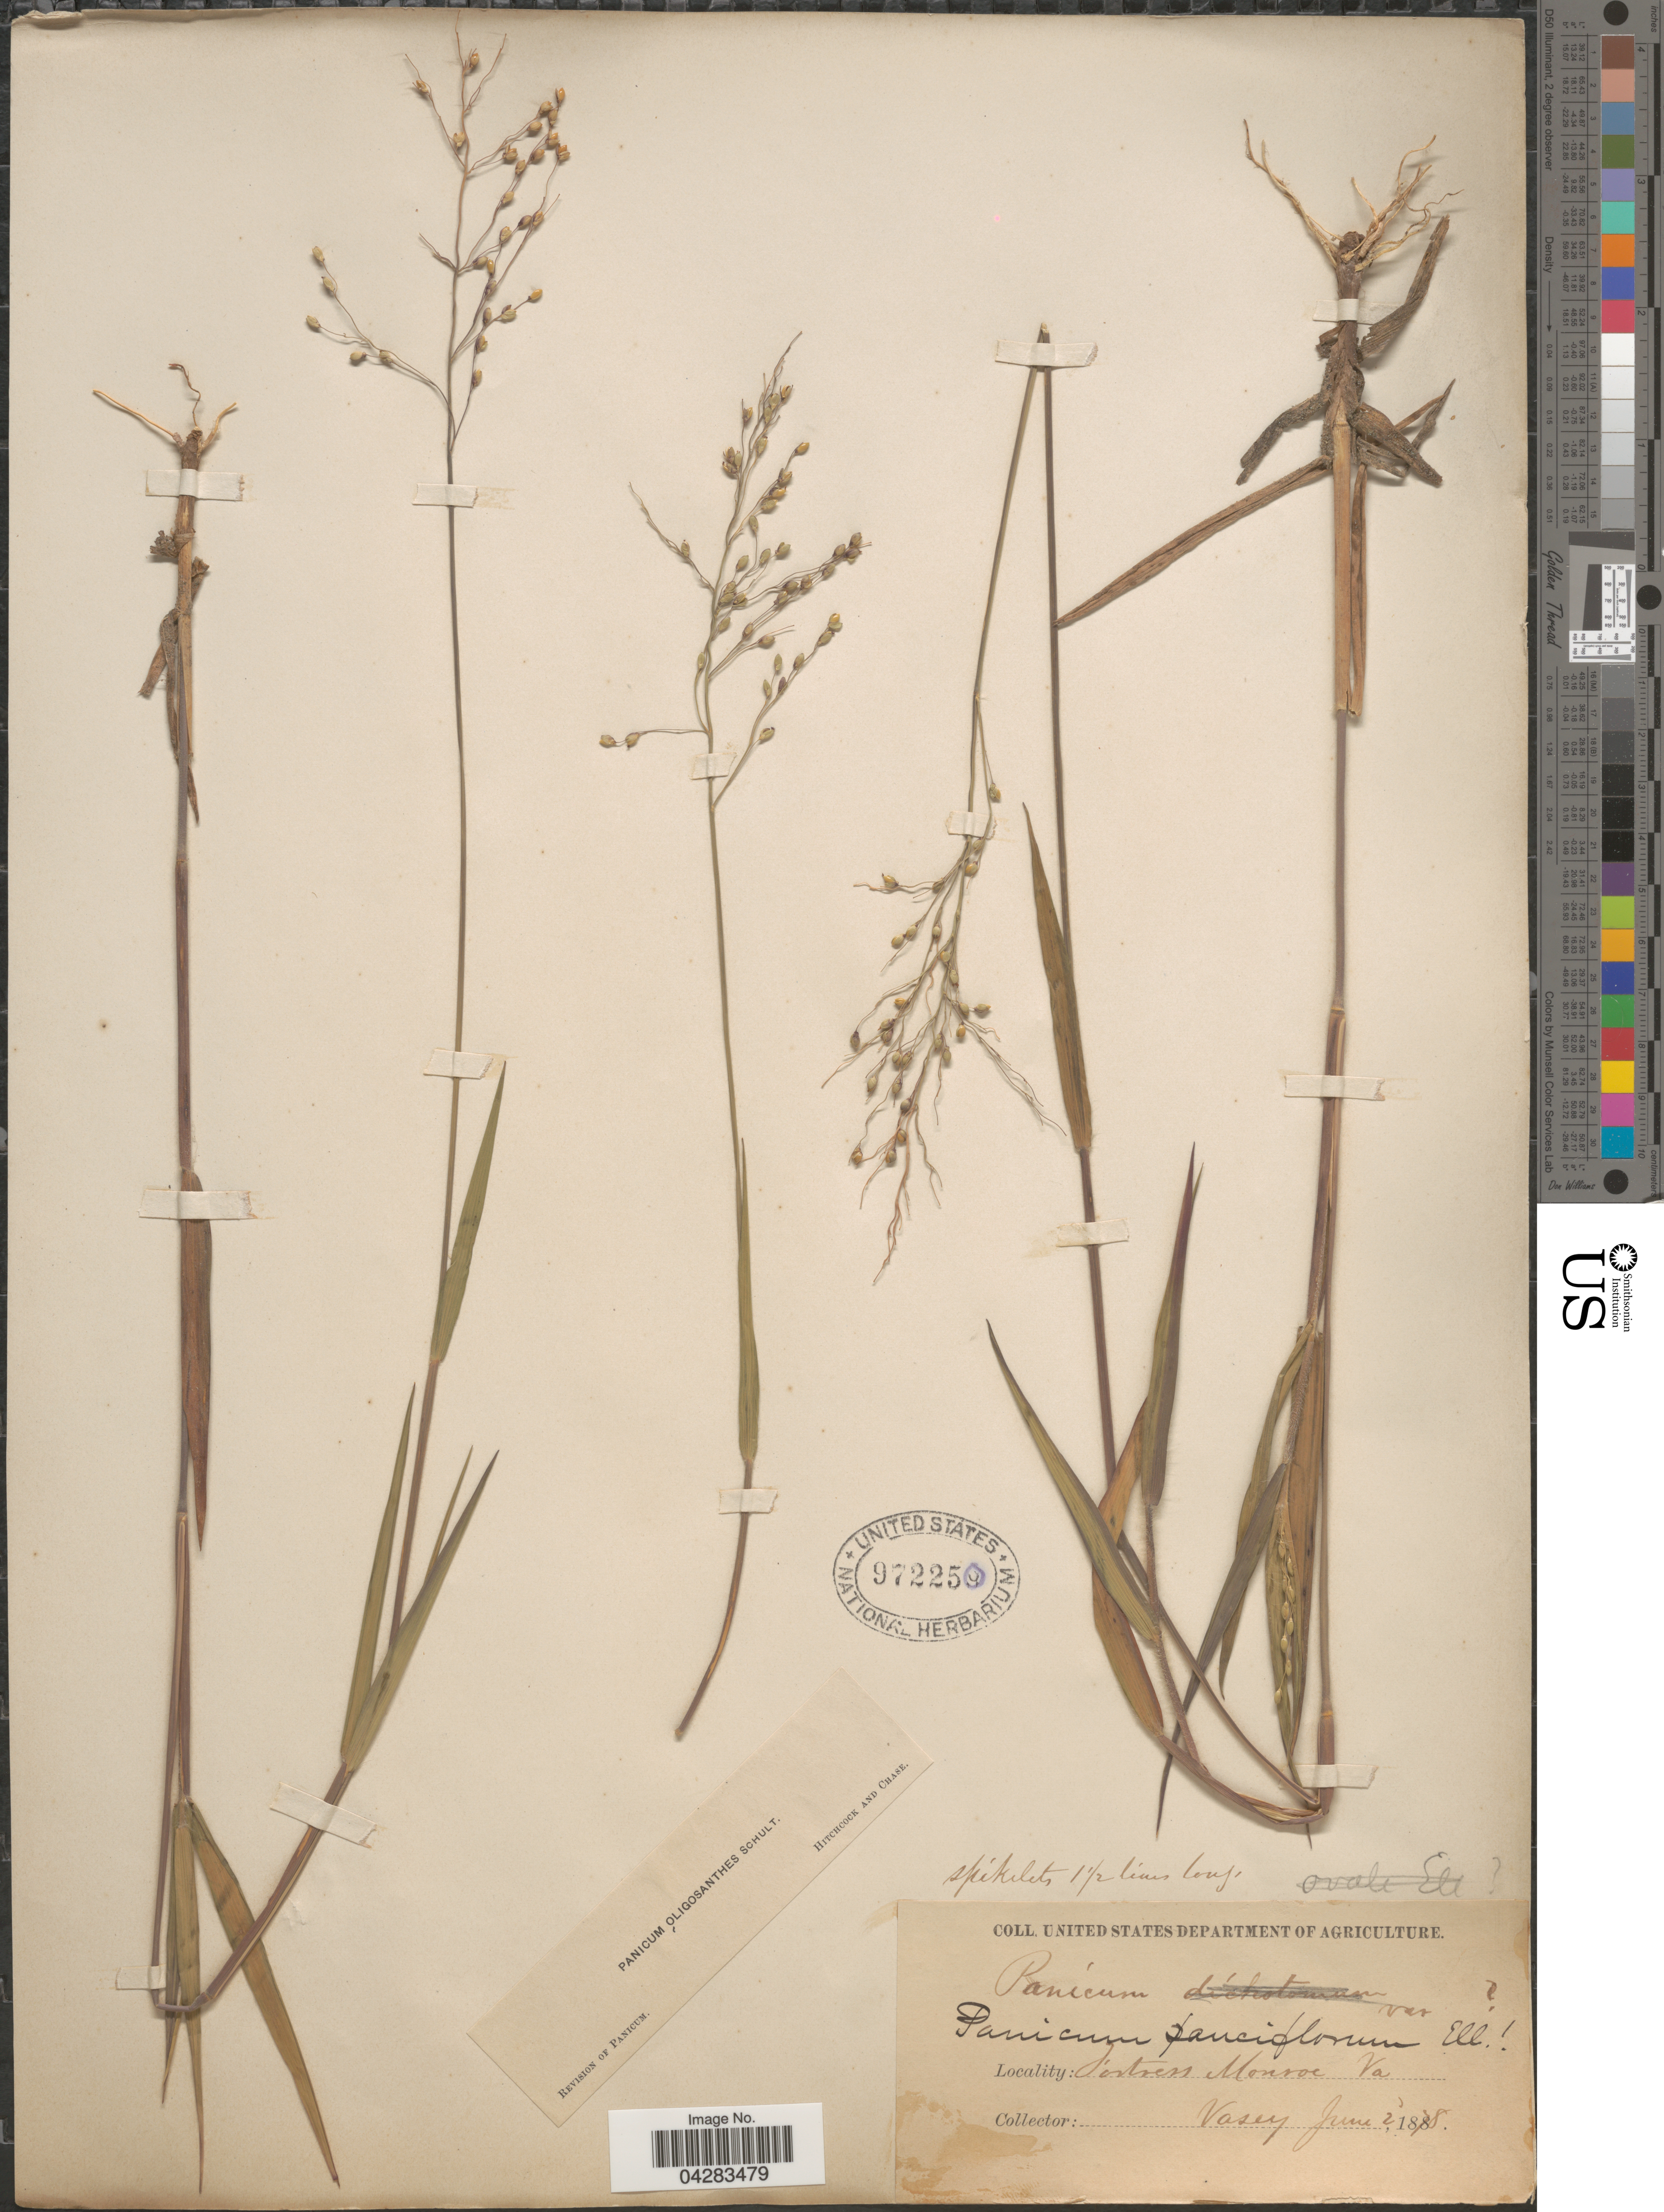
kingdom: Plantae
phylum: Tracheophyta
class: Liliopsida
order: Poales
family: Poaceae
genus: Dichanthelium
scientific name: Dichanthelium oligosanthes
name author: (Schult.) Gould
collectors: Vasey, --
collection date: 1878-06-02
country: United States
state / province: Virginia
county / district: City of Hampton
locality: Fortress Monroe.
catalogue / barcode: US 972250